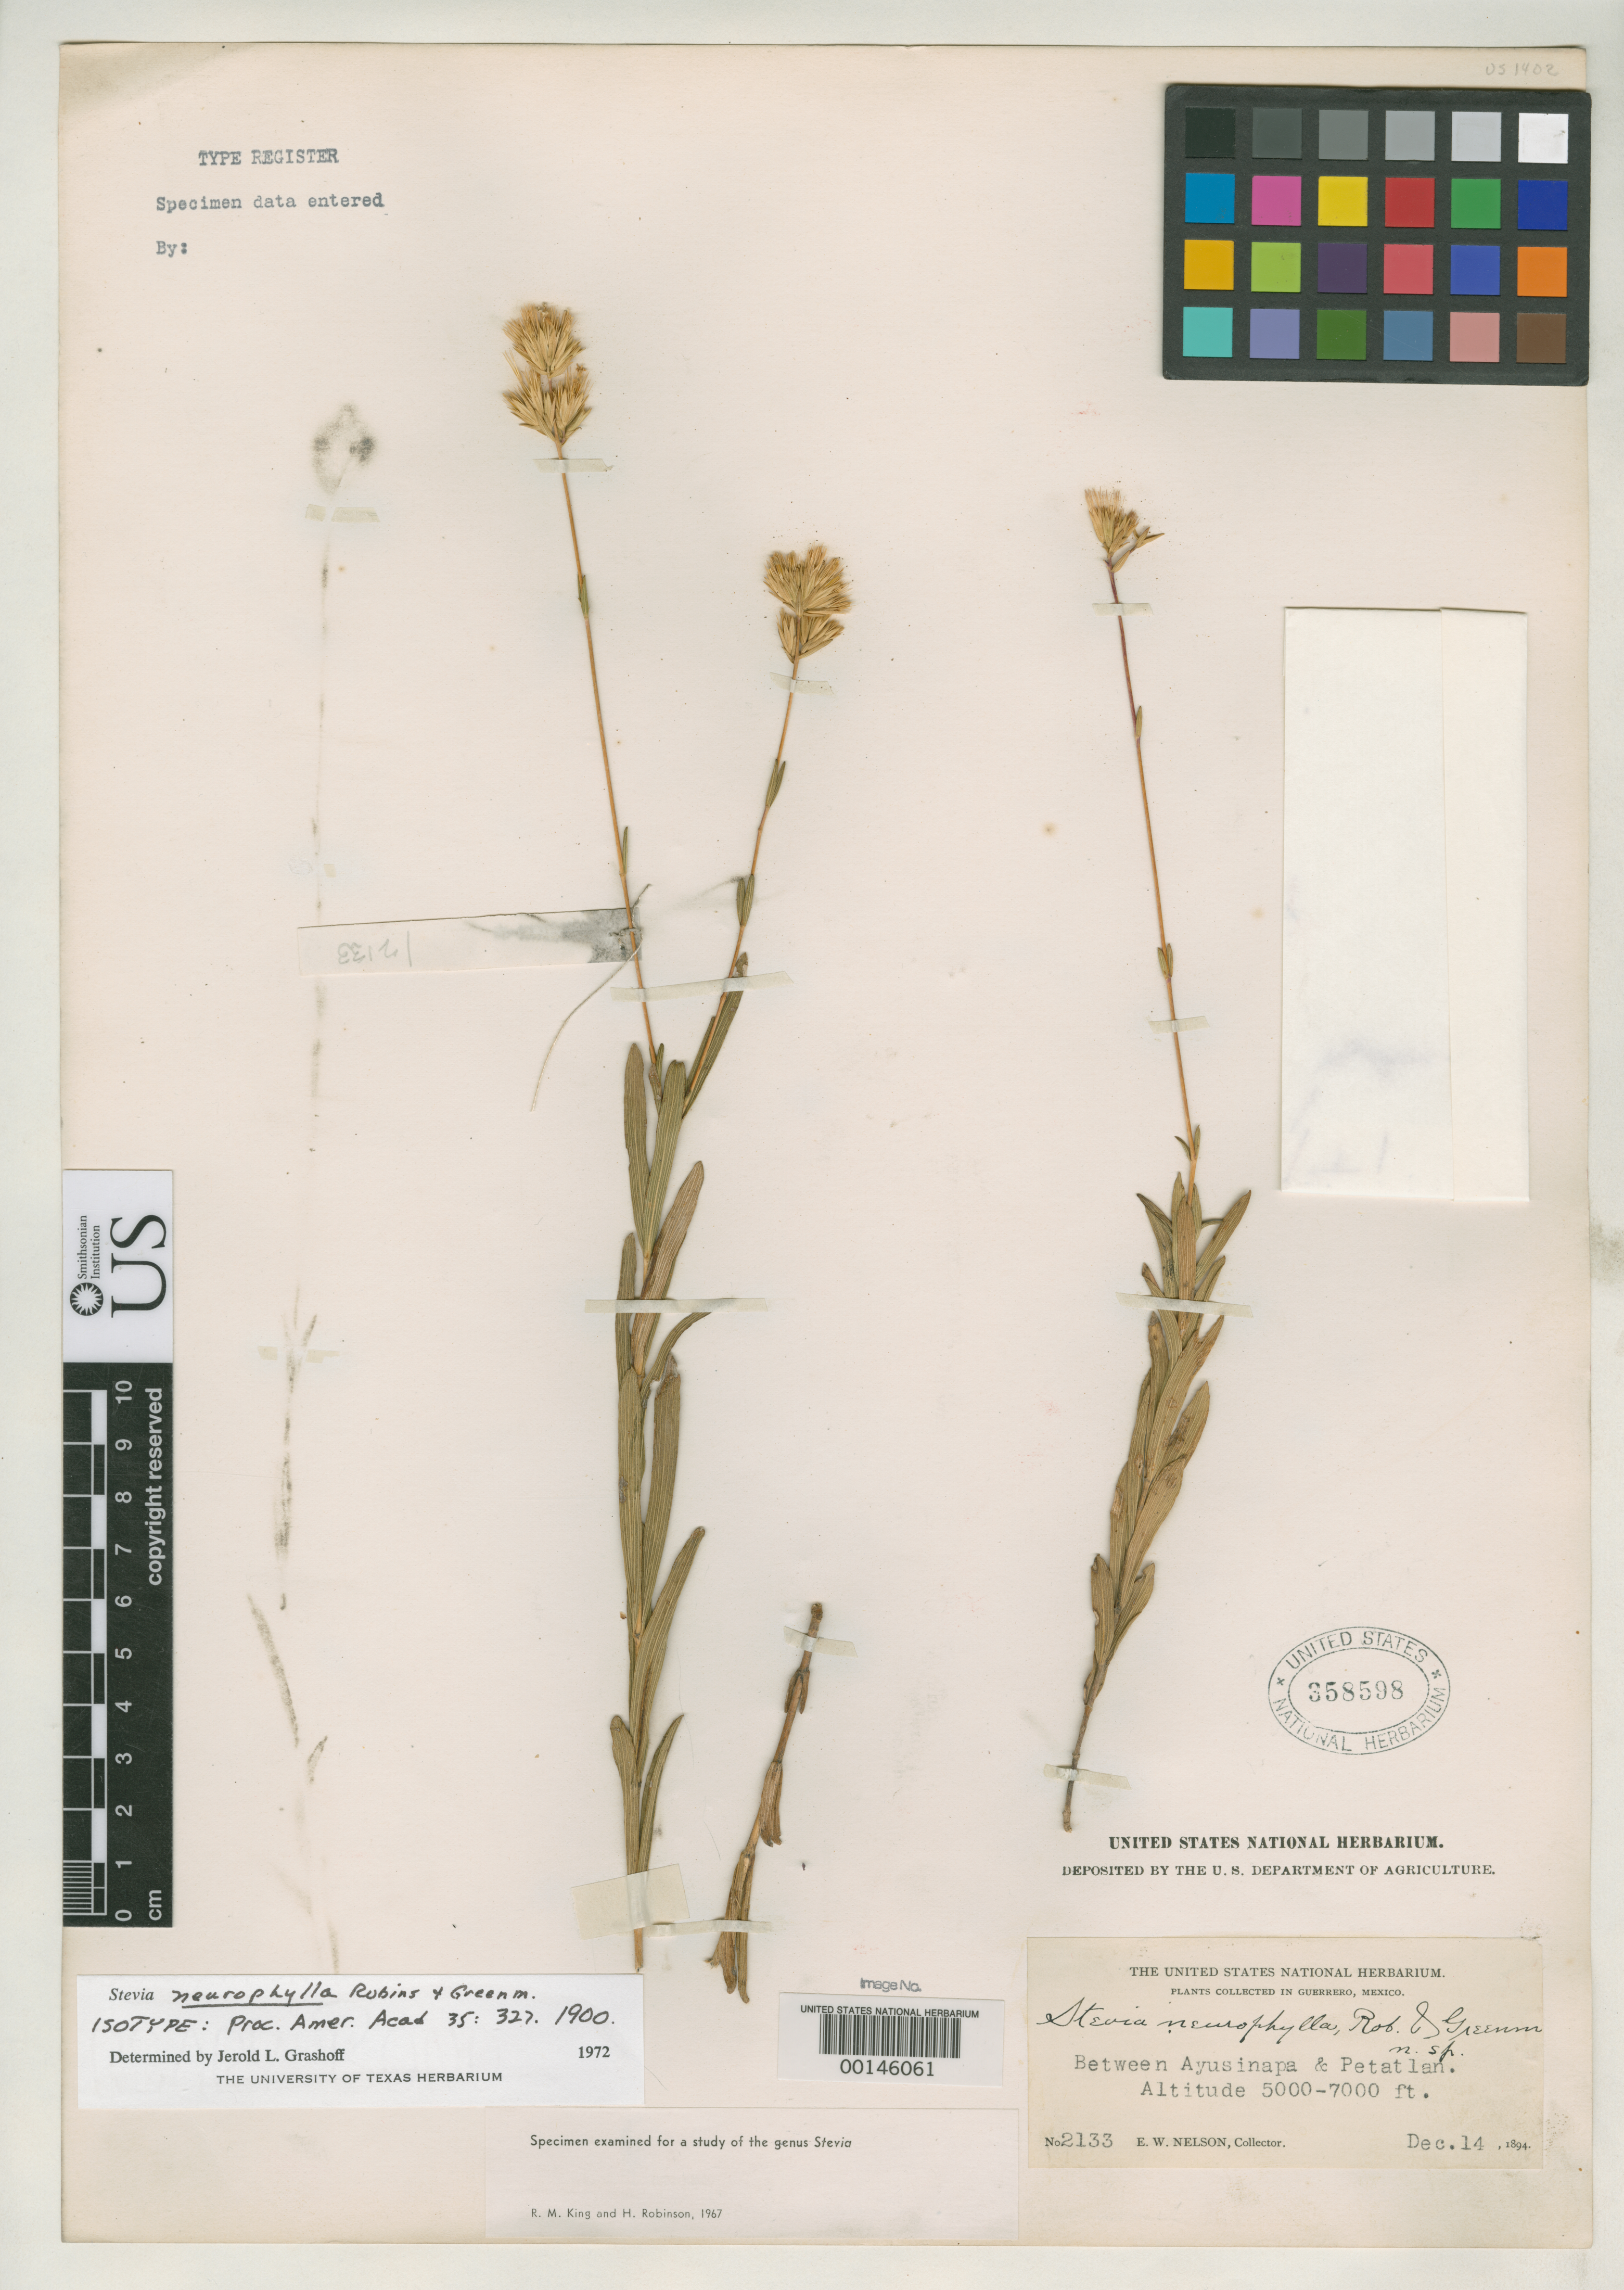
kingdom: Plantae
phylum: Tracheophyta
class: Magnoliopsida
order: Asterales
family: Asteraceae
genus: Stevia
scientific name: Stevia neurophylla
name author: B.L. Rob. & Greenm.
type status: Isotype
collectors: E. W. Nelson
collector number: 2133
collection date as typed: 14 Dec 1894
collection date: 1894-12-14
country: Mexico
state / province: Guerrero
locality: Between Ayusinapa and Petatlan.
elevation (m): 1500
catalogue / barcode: US 358598